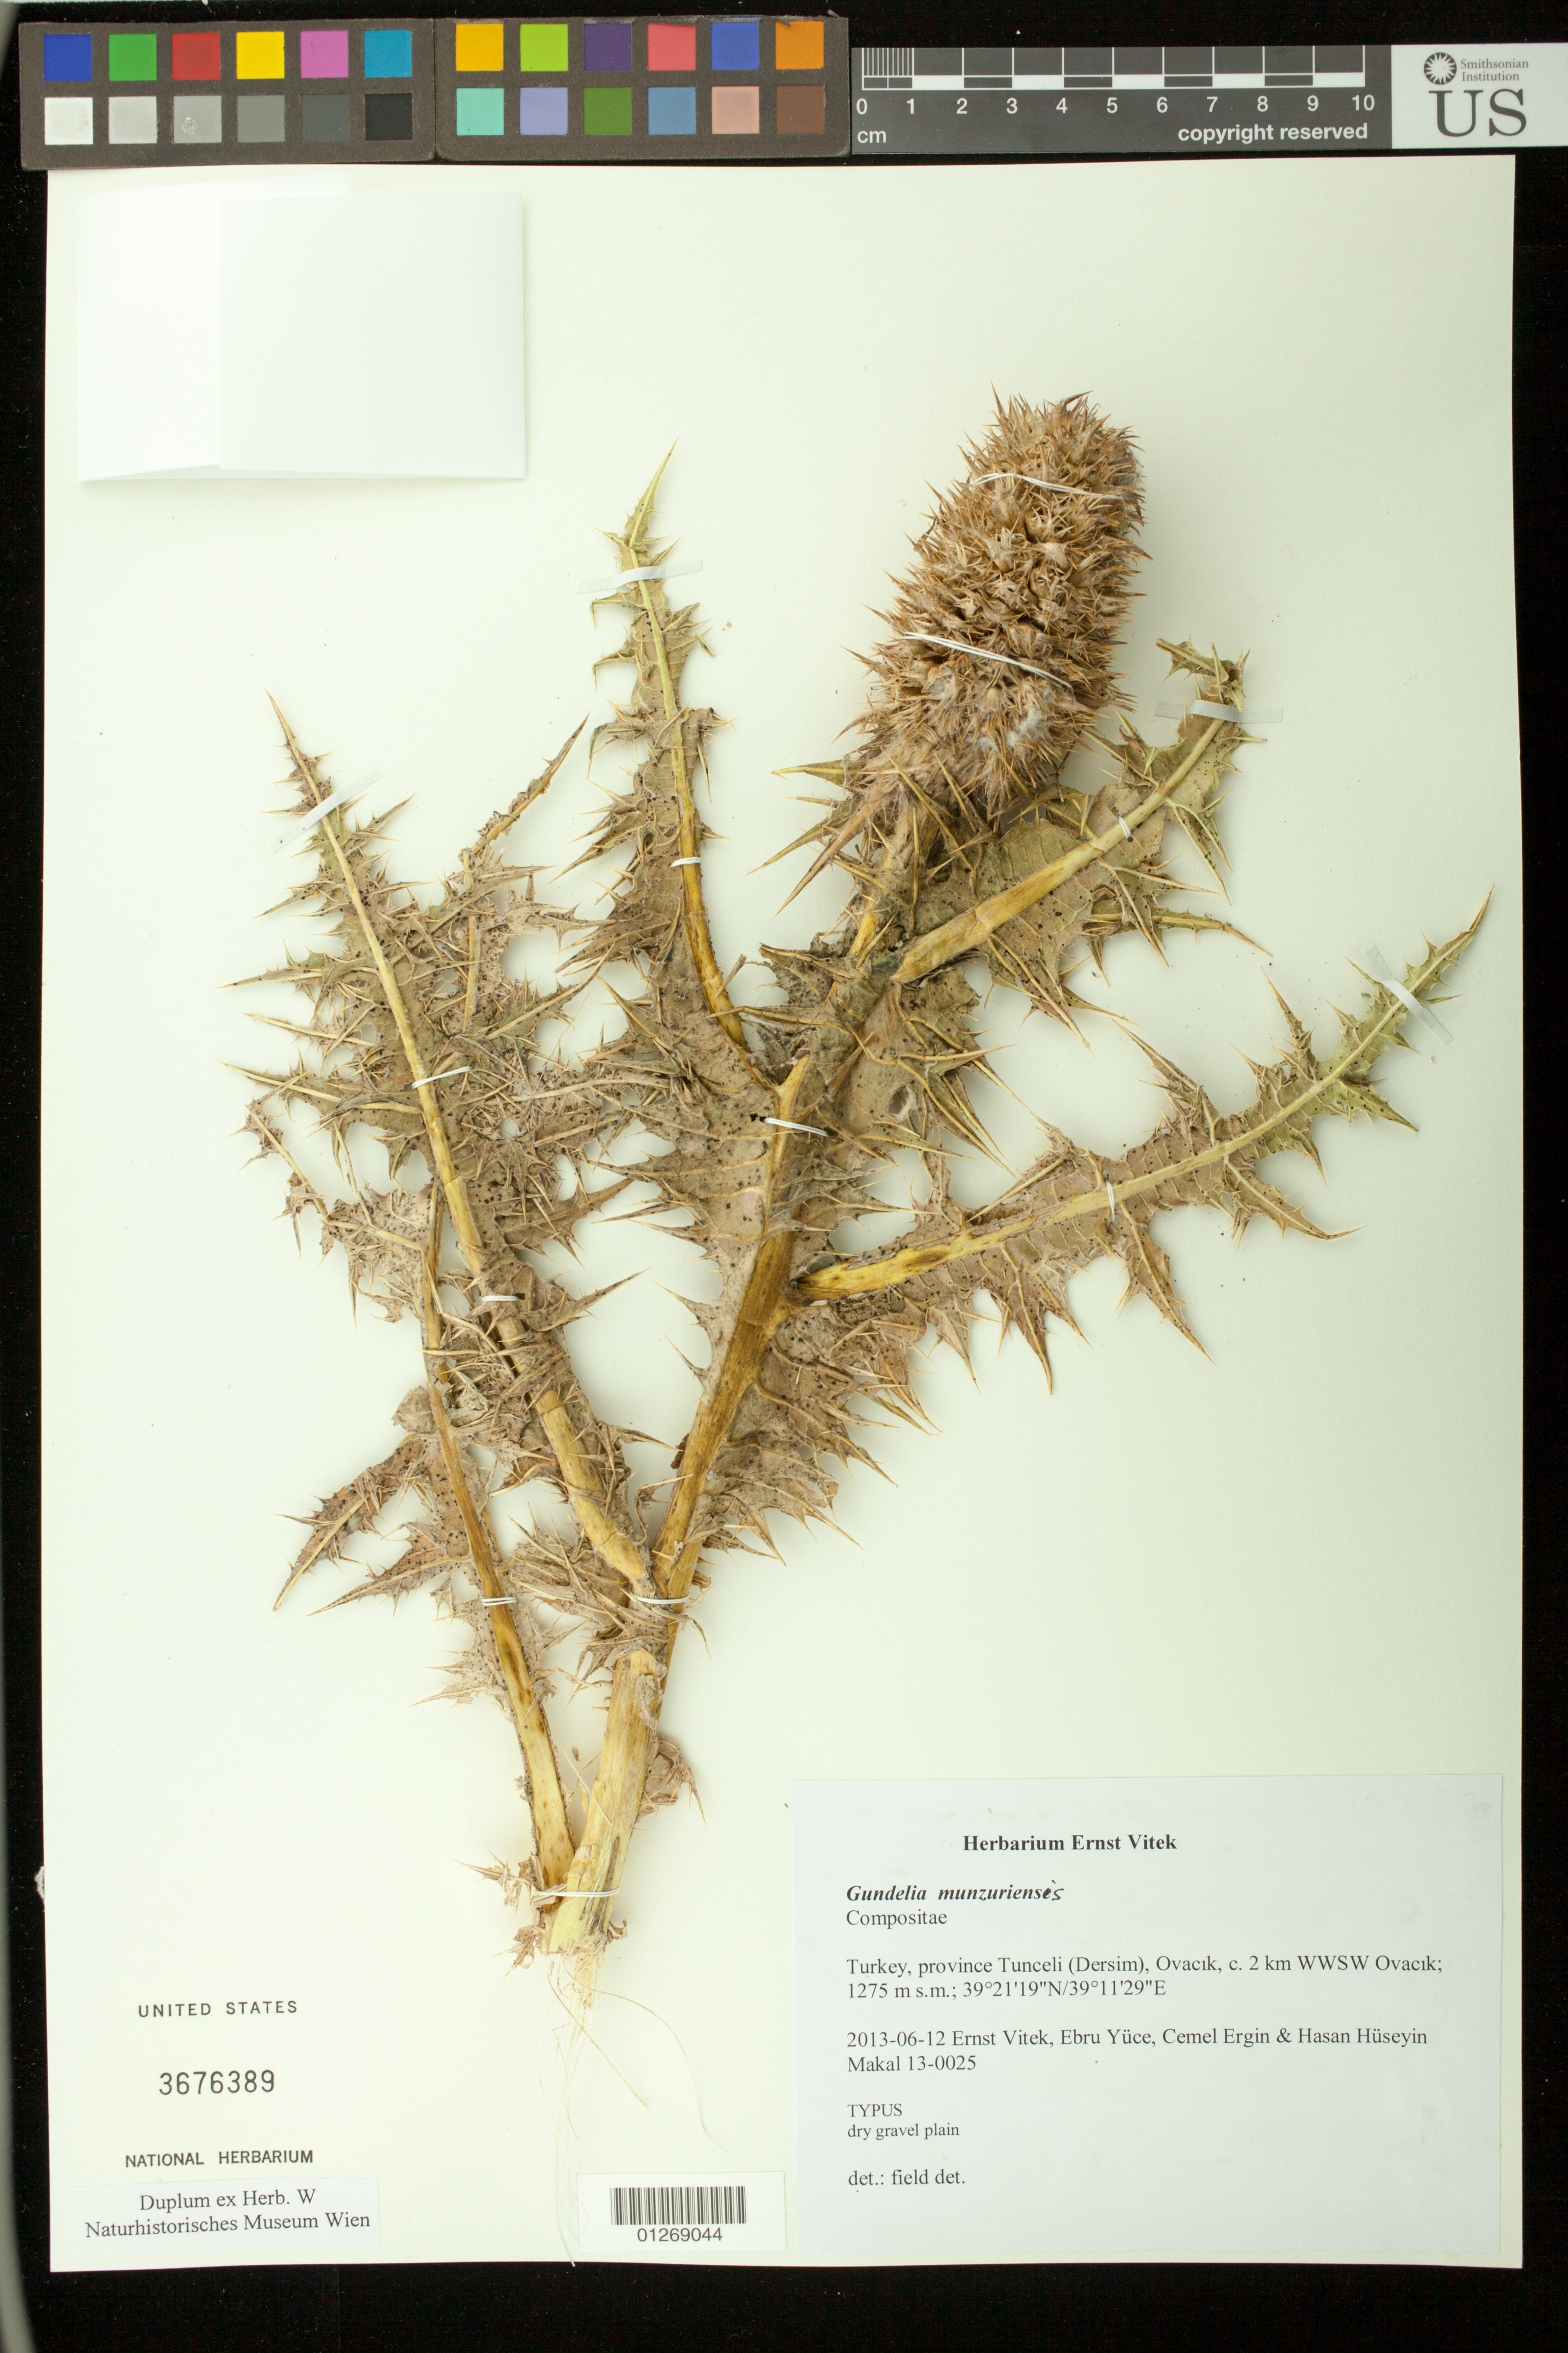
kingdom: Plantae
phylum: Tracheophyta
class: Magnoliopsida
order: Asterales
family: Asteraceae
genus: Gundelia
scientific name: Gundelia munzuriensis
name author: Vitek et al.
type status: Isotype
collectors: E. Vitek, E. Yüce, C. Ergin & H. H. Makal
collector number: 13-0025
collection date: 2013-06-12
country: Turkey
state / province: Tunceli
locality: Turkey, province Tunceli (Dersim), Ovacik, c. 2 km WWSW Ovacik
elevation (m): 1275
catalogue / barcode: US 3676389